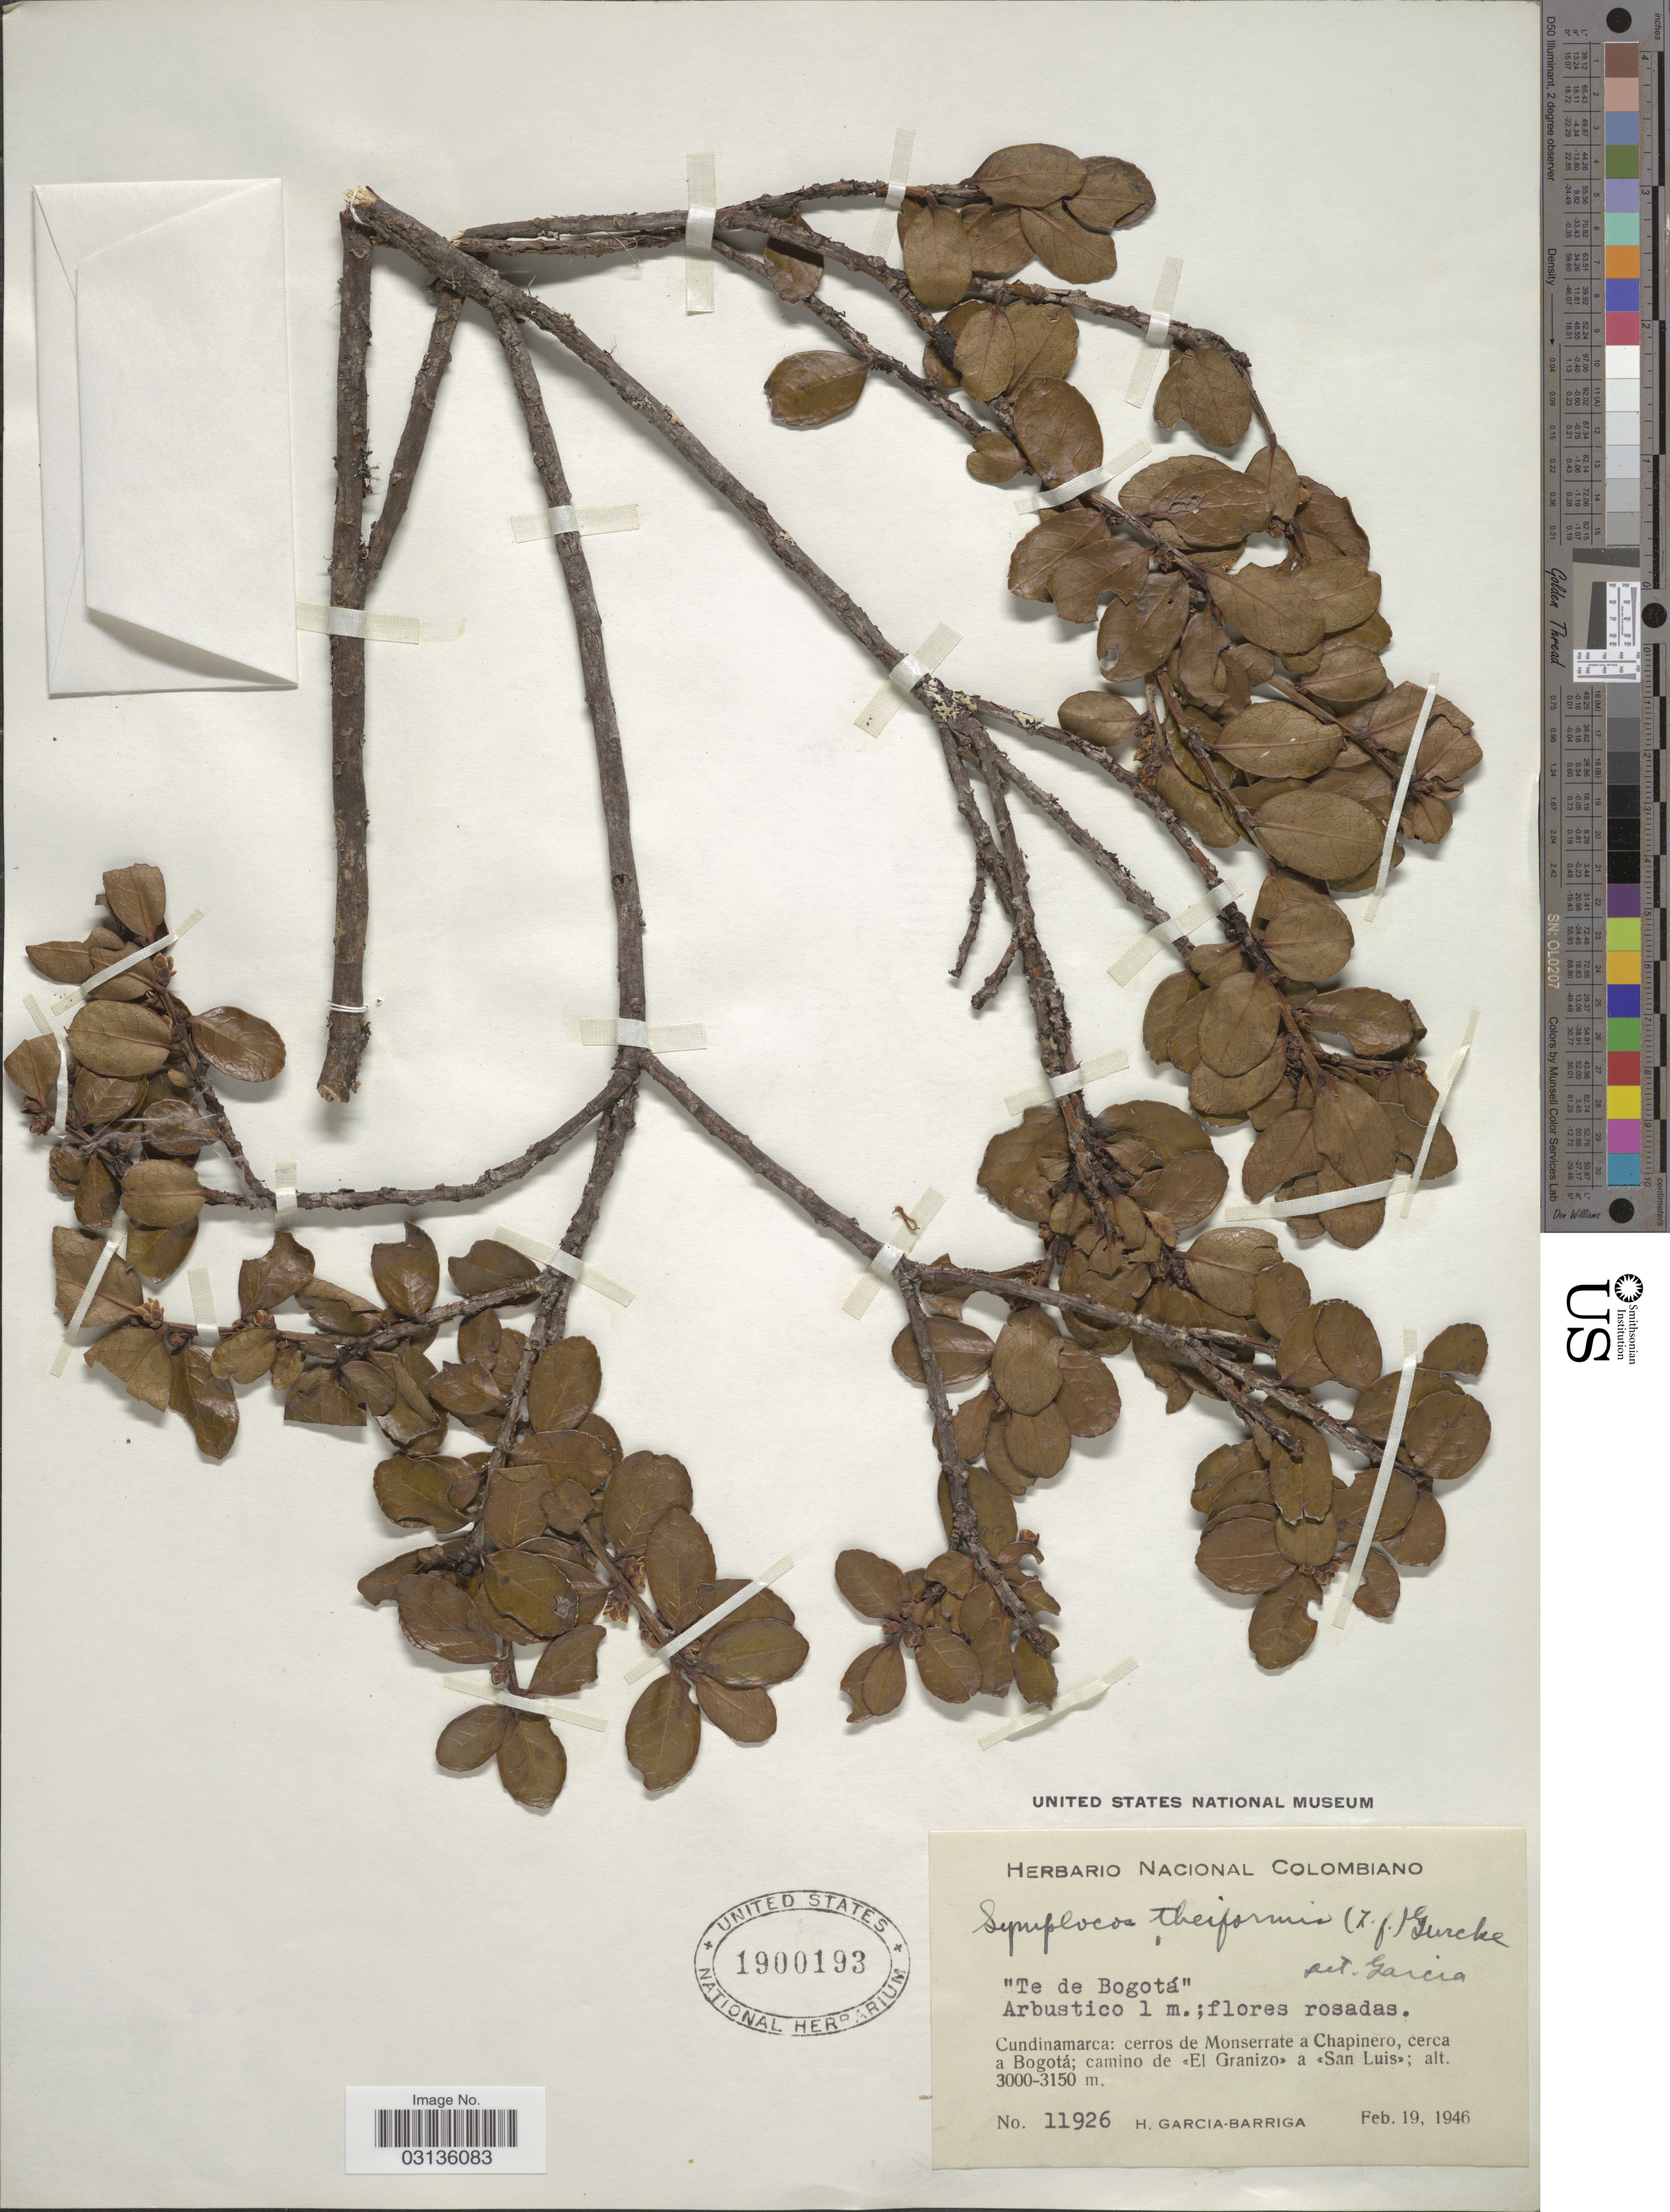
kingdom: Plantae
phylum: Tracheophyta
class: Magnoliopsida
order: Ericales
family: Symplocaceae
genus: Symplocos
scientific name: Symplocos theiformis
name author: (L. f.) Oken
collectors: H. García Barriga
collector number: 11926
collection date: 1946-02-19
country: Colombia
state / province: Cundinamarca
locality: Te de Bogotá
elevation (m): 3000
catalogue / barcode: US 1900193